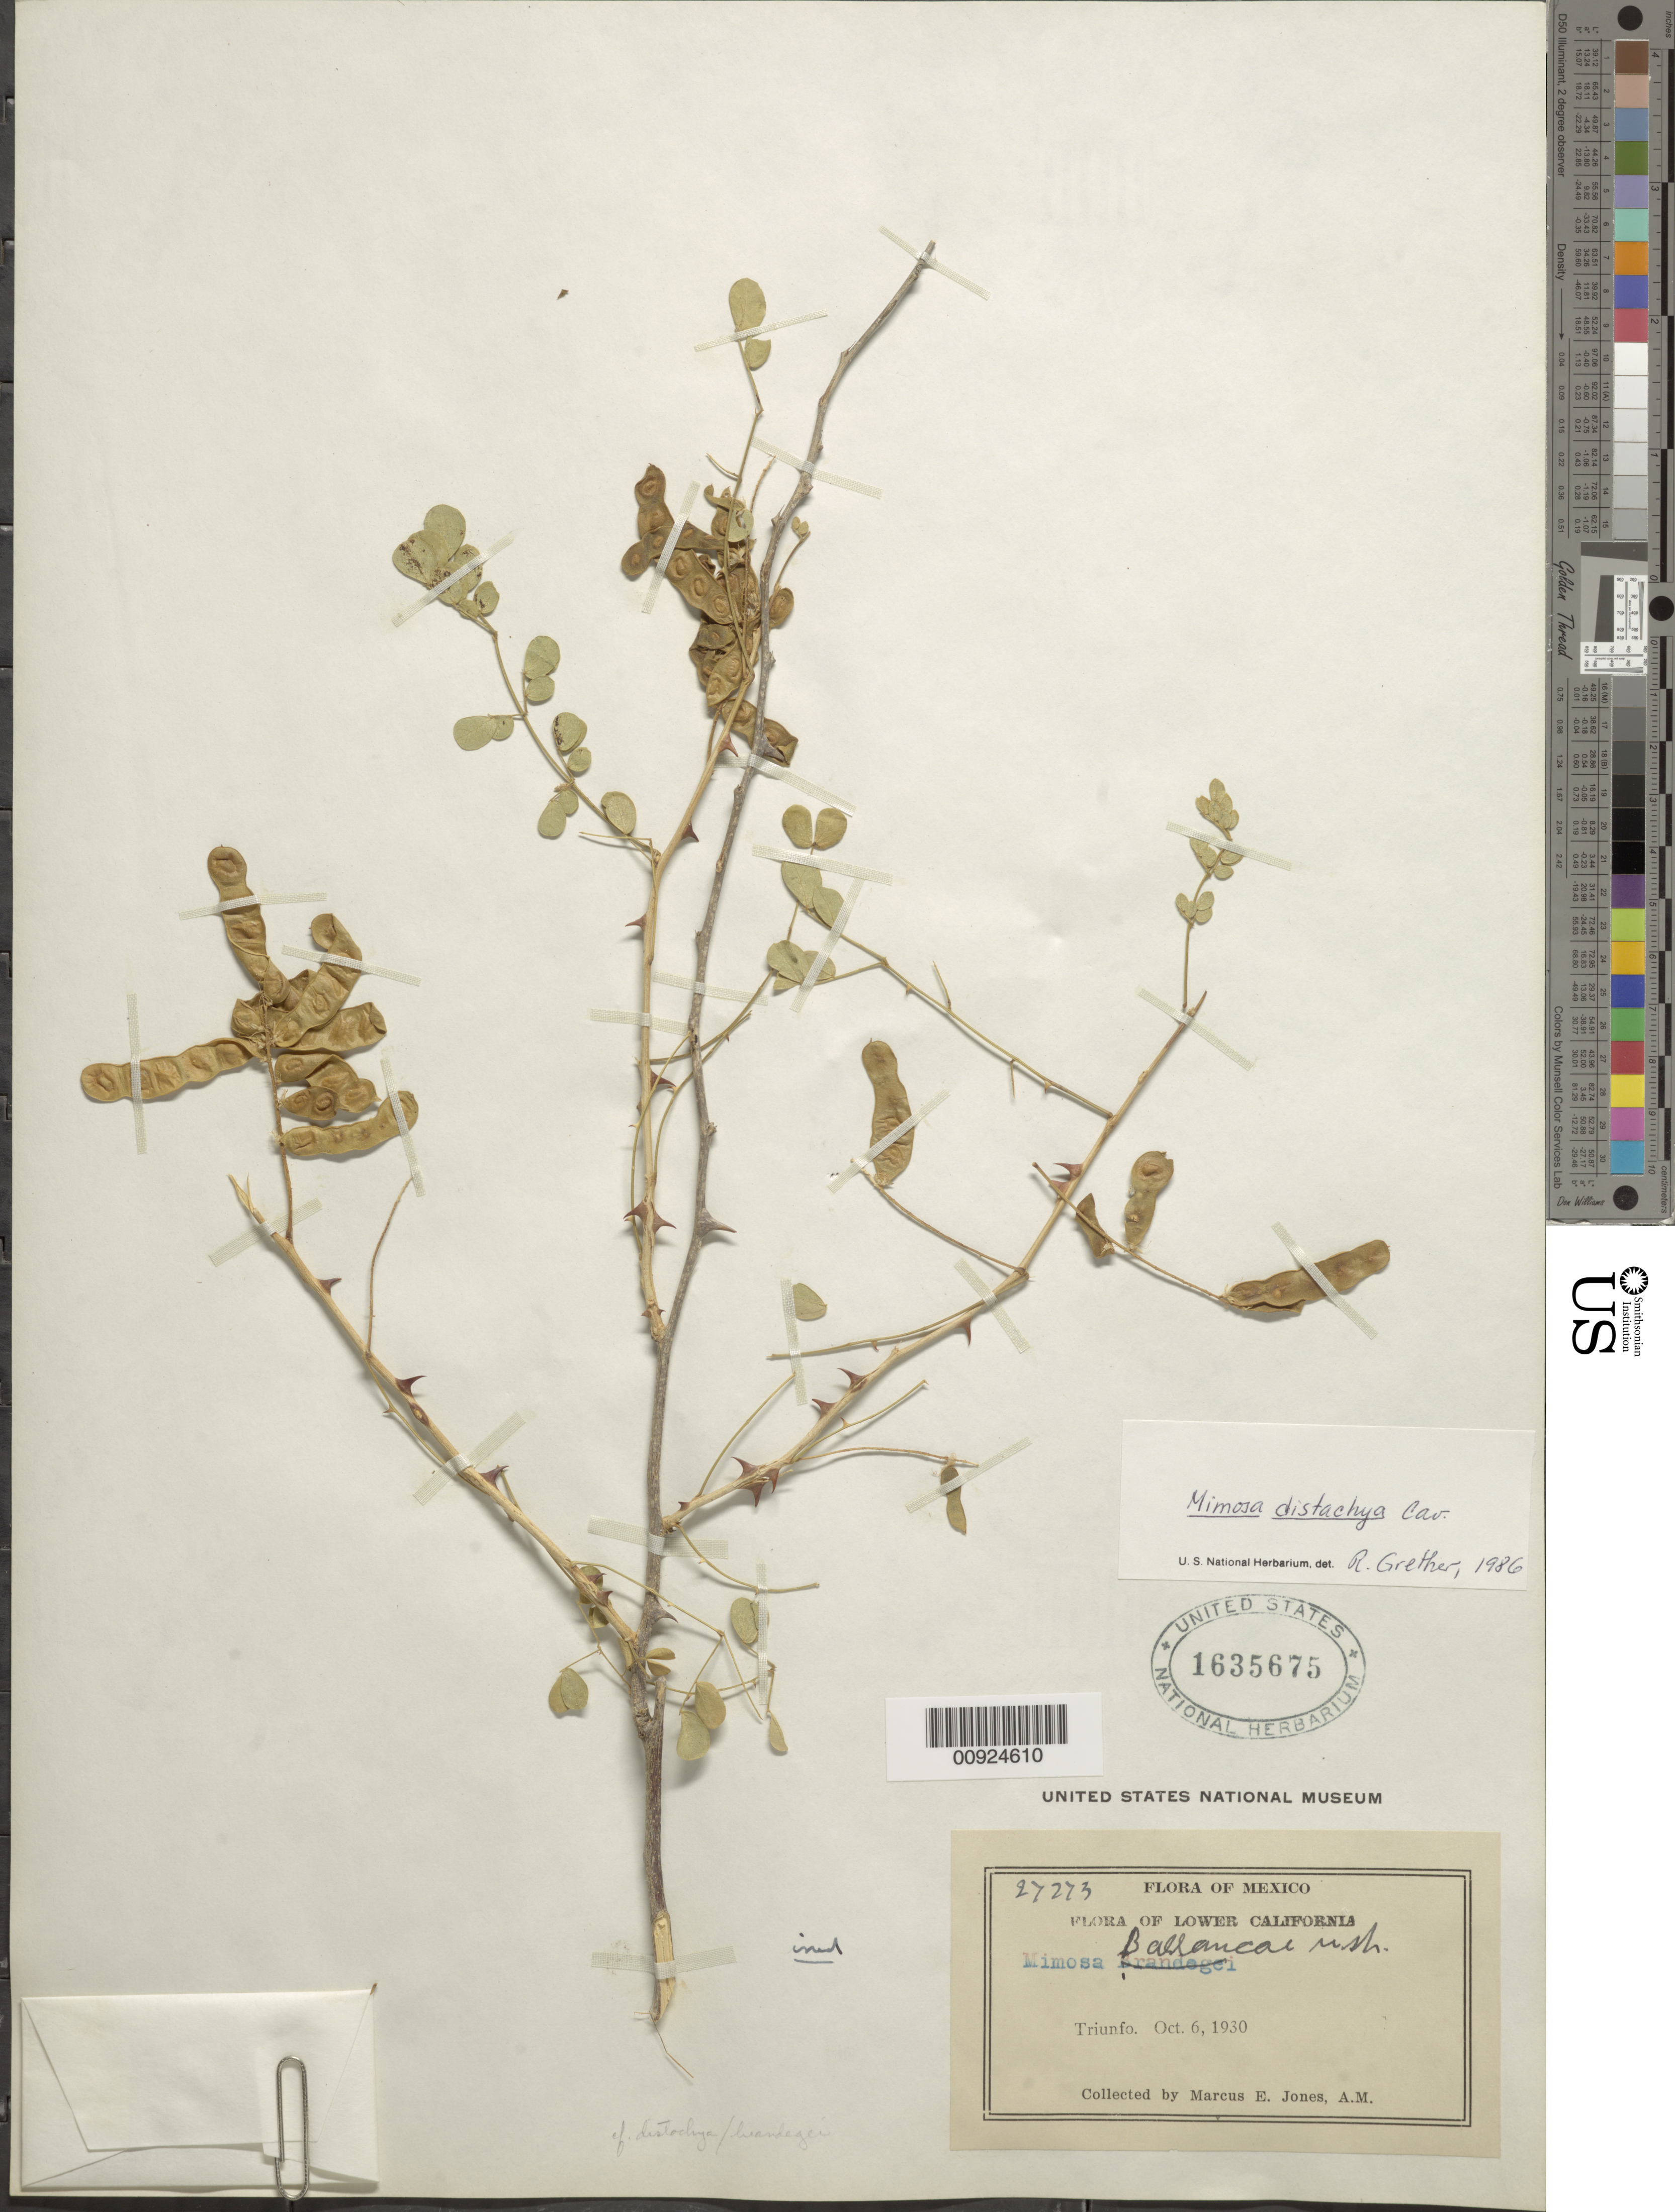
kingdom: Plantae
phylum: Tracheophyta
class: Magnoliopsida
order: Fabales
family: Fabaceae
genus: Mimosa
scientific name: Mimosa distachya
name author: Cav.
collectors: M. E. Jones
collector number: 27273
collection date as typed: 06 Oct 1930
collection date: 1930-10-06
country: Mexico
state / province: Baja California Sur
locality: Triunfo. Lower California.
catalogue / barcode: US 1635675